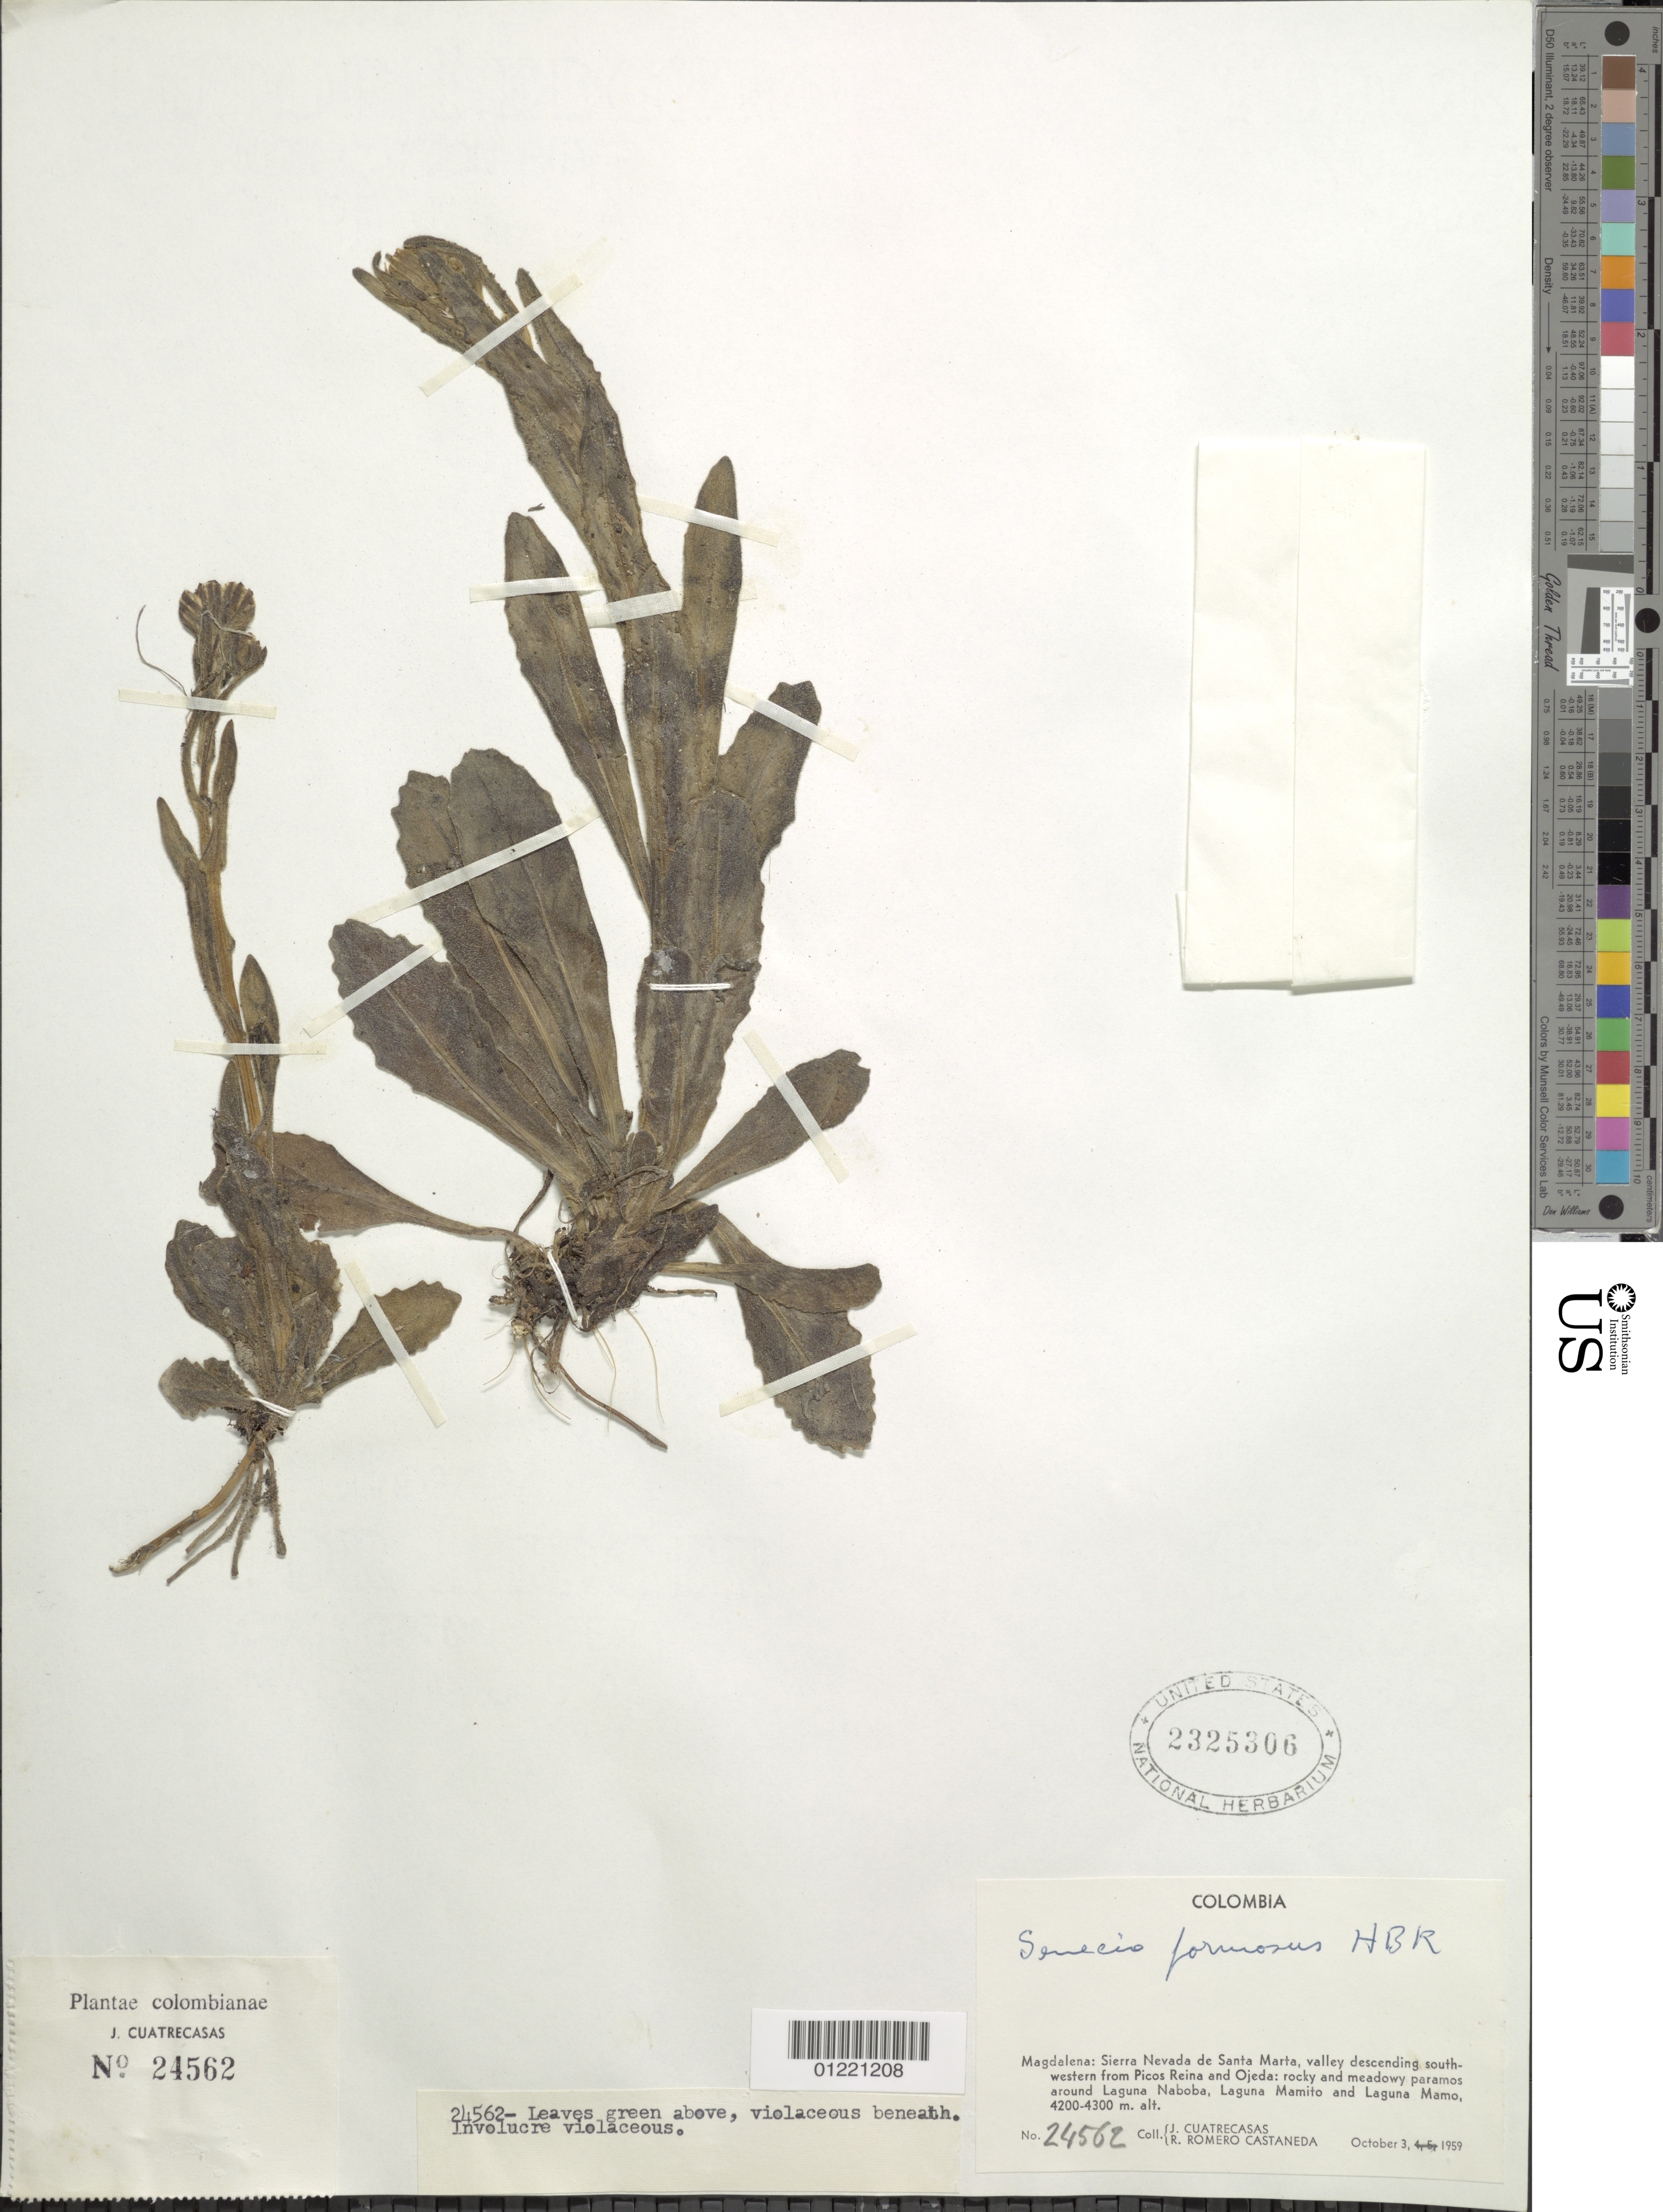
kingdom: Plantae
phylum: Tracheophyta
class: Magnoliopsida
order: Asterales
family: Asteraceae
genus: Senecio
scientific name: Senecio wedglacialis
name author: Cuatrec.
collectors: J. Cuatrecasas & R. Romero Castañeda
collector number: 24562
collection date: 1959-10-03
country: Colombia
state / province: Magdalena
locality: Sierra Nevada de Santa Marta, valley descending south-west from Picos Reina and Ojeda; rocky and meadowy paramos around Laguna Naboba, Laguna Mamito, and Laguna Mamo.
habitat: rocky and meadowy paramos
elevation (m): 4200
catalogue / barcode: US 2325306